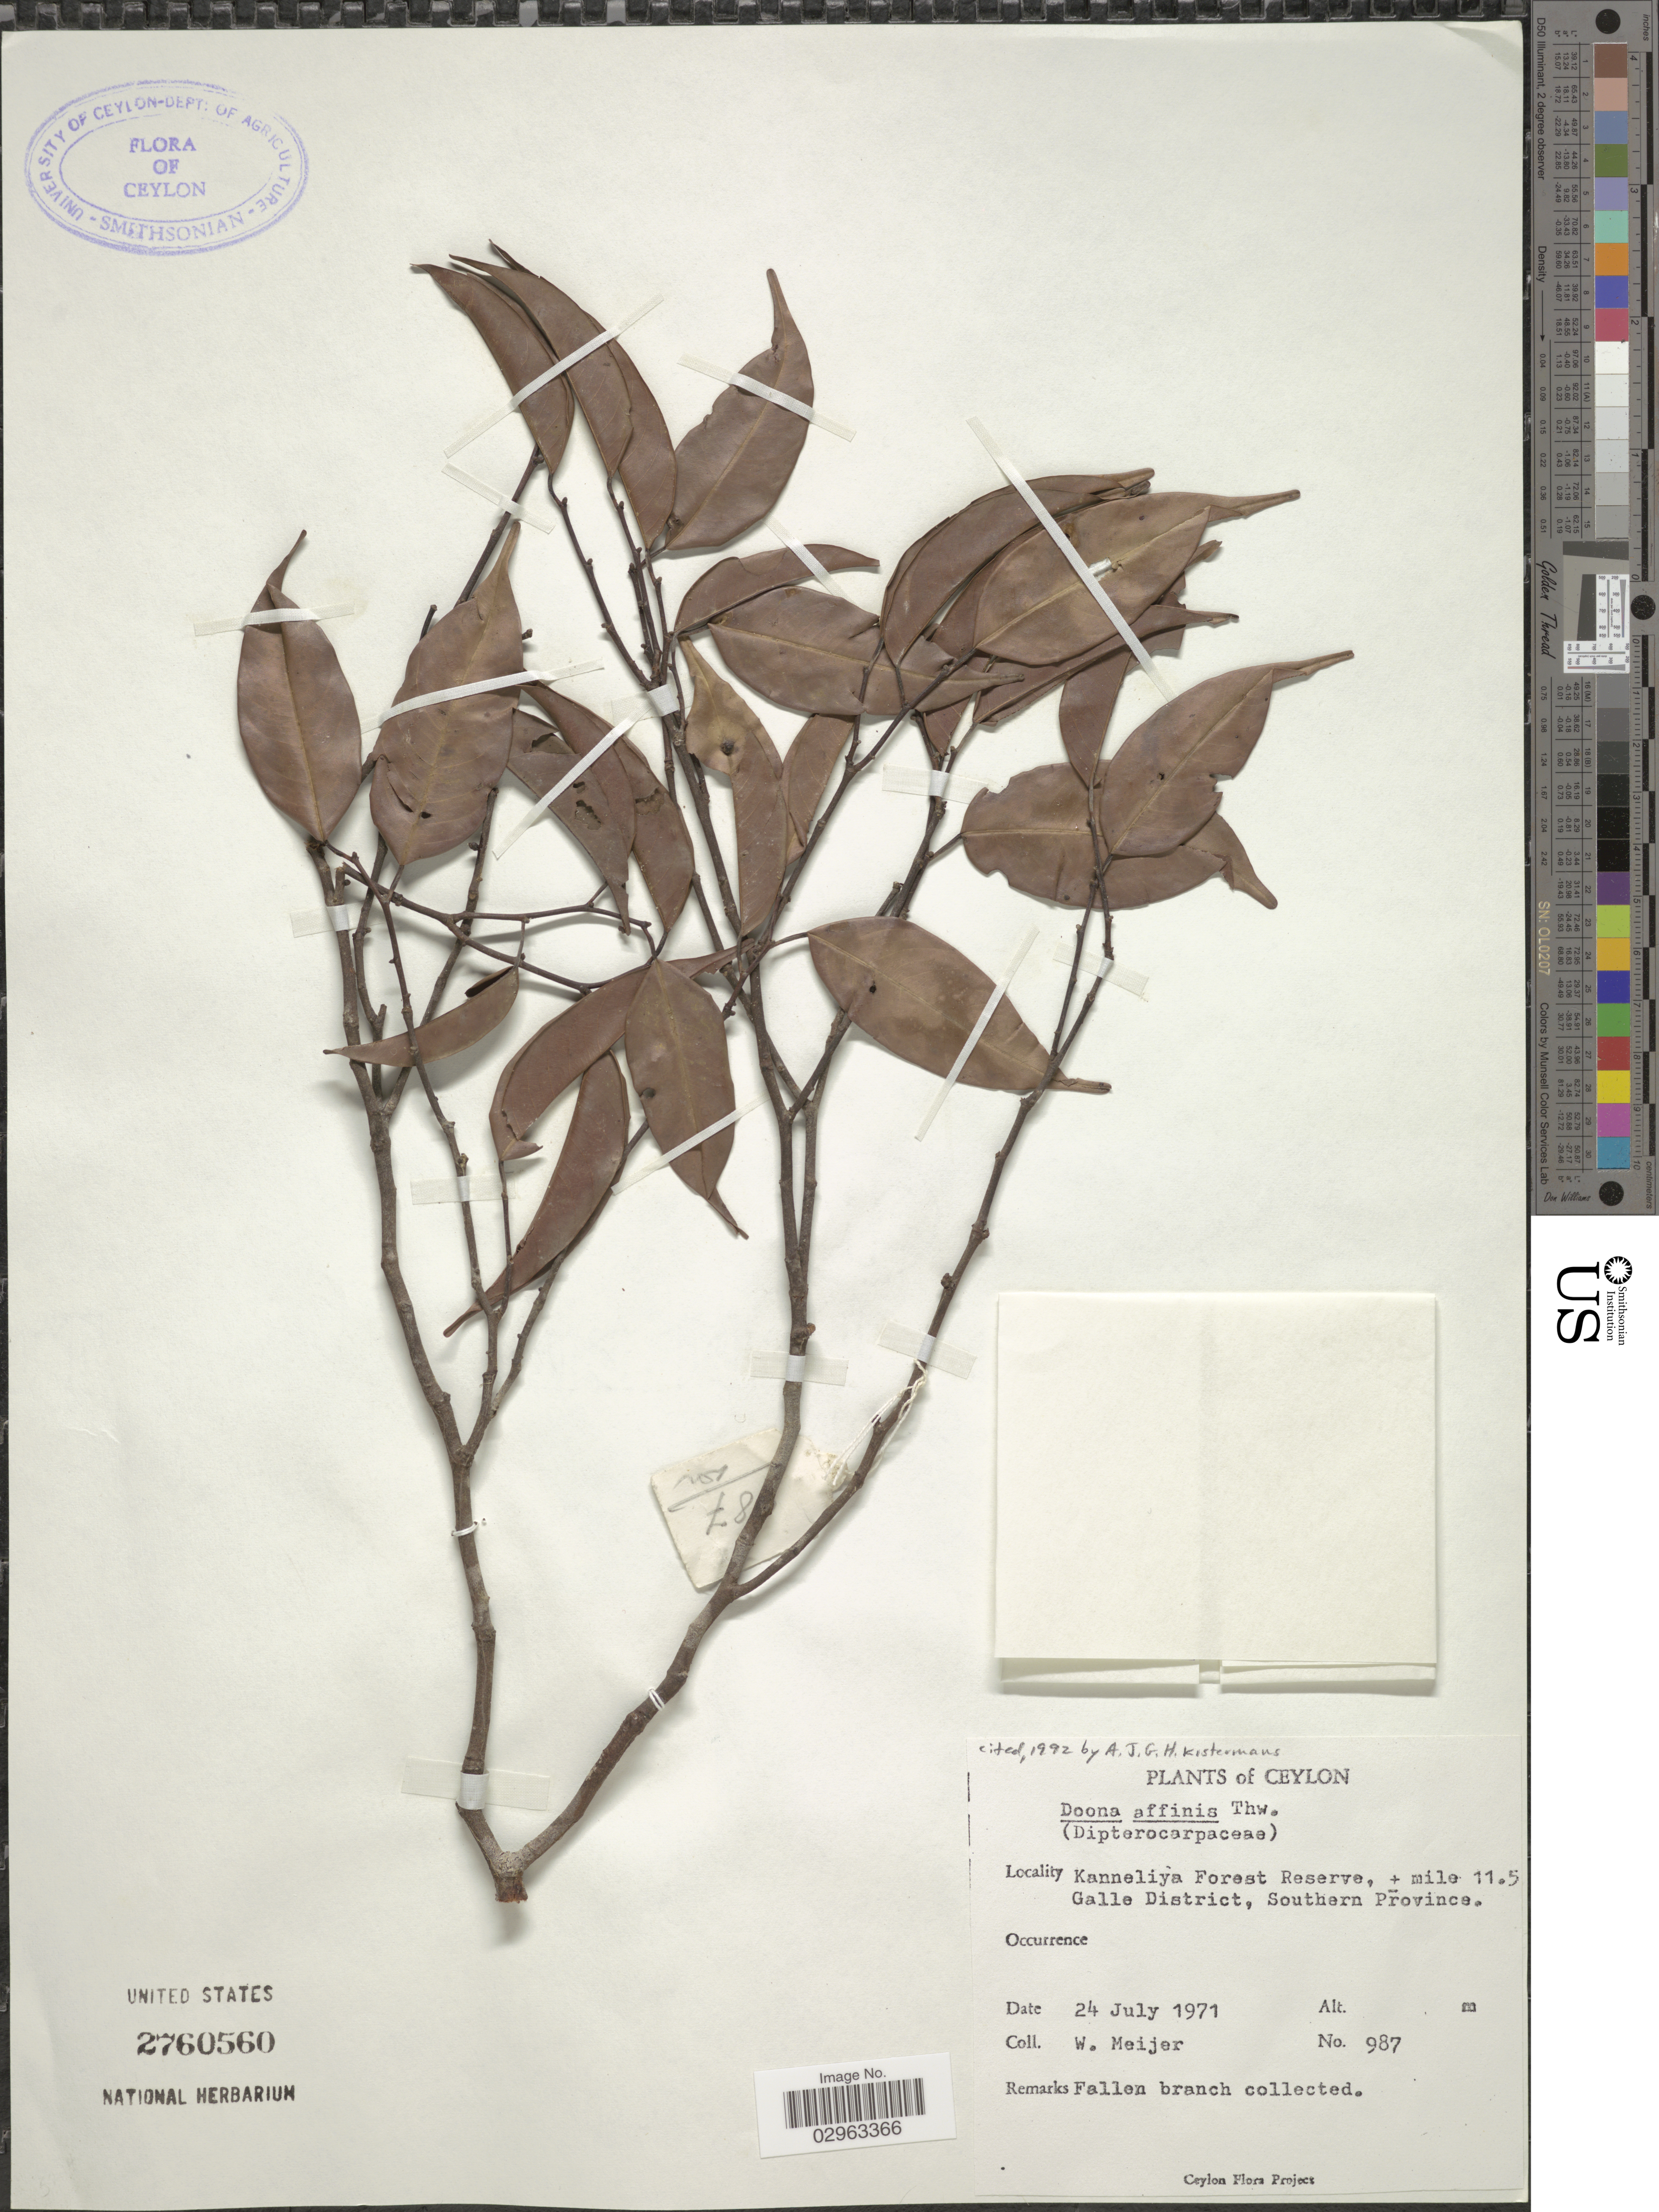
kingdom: Plantae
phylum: Tracheophyta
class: Magnoliopsida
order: Malvales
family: Dipterocarpaceae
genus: Doona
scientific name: Doona affinis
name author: Thwaites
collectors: W. Meijer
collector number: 987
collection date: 1971-07-24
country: Sri Lanka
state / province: Southern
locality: Ceylon, Kanneliya Forest Reserve, ± mile 11.5, Galle District, Southern Province.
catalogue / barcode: US 2760560